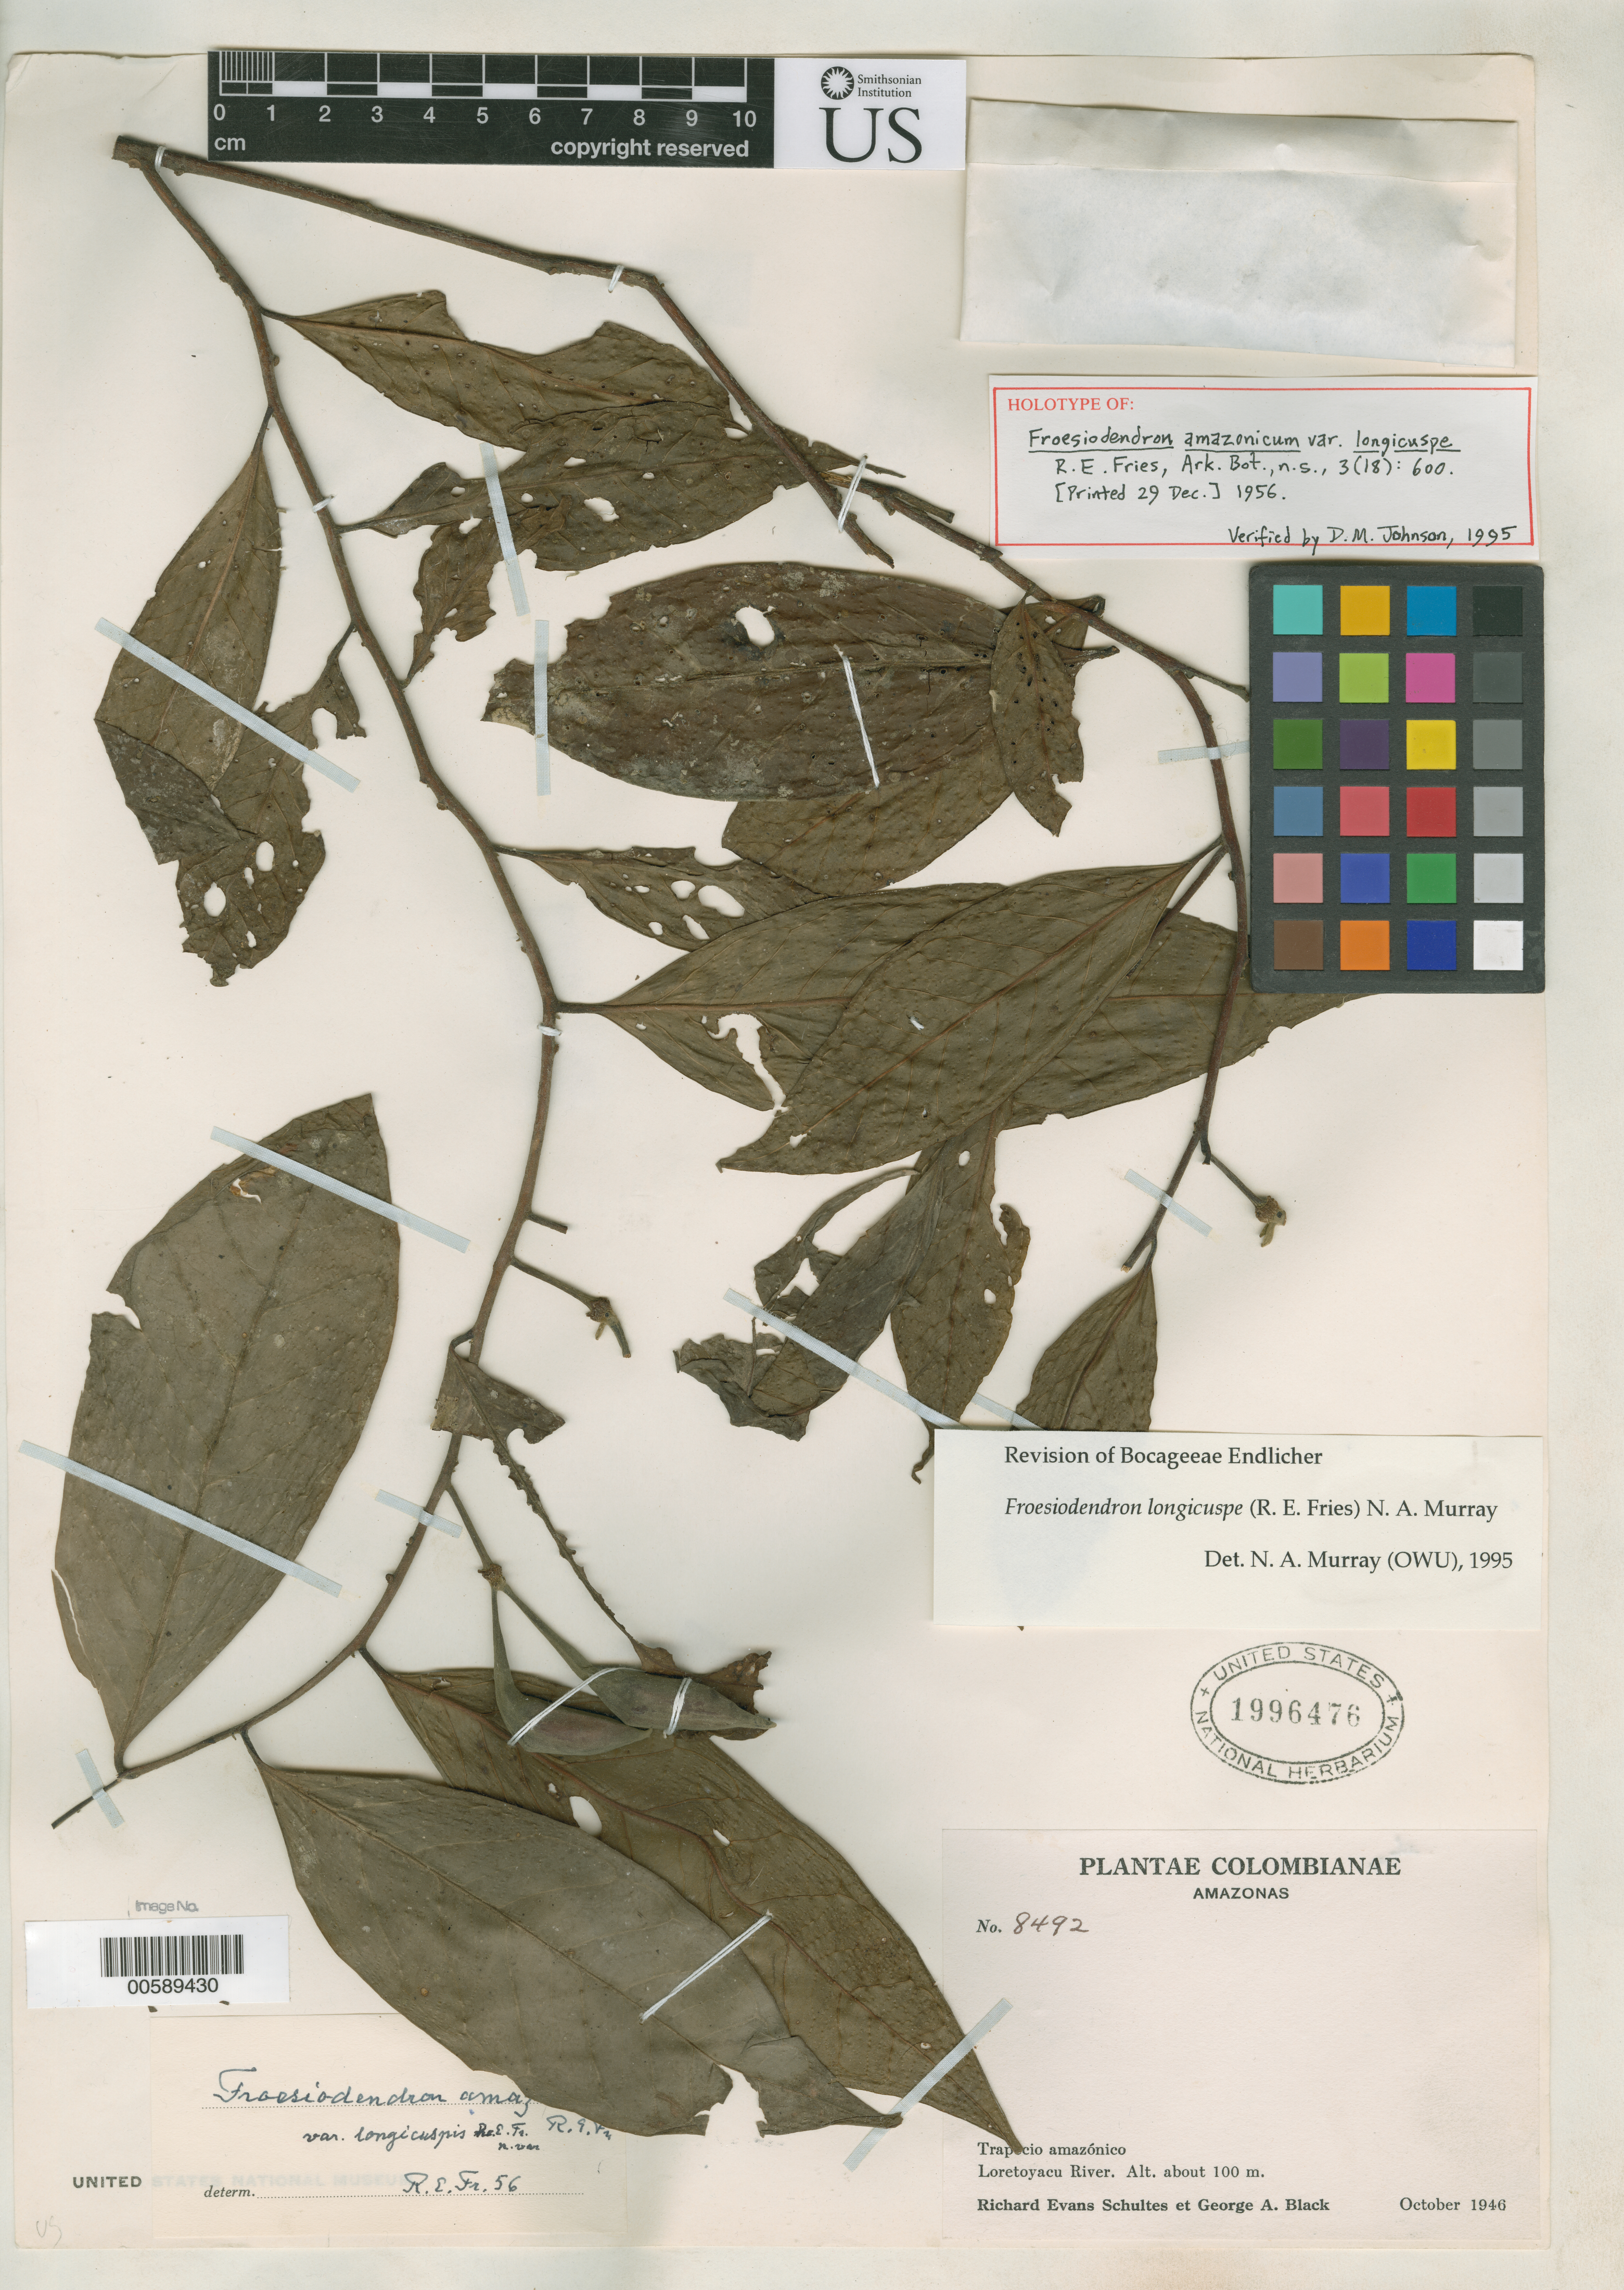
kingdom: Plantae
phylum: Tracheophyta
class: Magnoliopsida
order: Magnoliales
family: Annonaceae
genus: Froesiodendron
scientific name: Froesiodendron amazonicum var. longicuspis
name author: R.E. Fr.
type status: Holotype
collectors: R. E. Schultes & G. A. Black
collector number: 8492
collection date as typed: Oct 1946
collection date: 1946-10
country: Colombia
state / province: Amazônas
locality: Loreta-Yacu River.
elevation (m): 100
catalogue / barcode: US 1996476